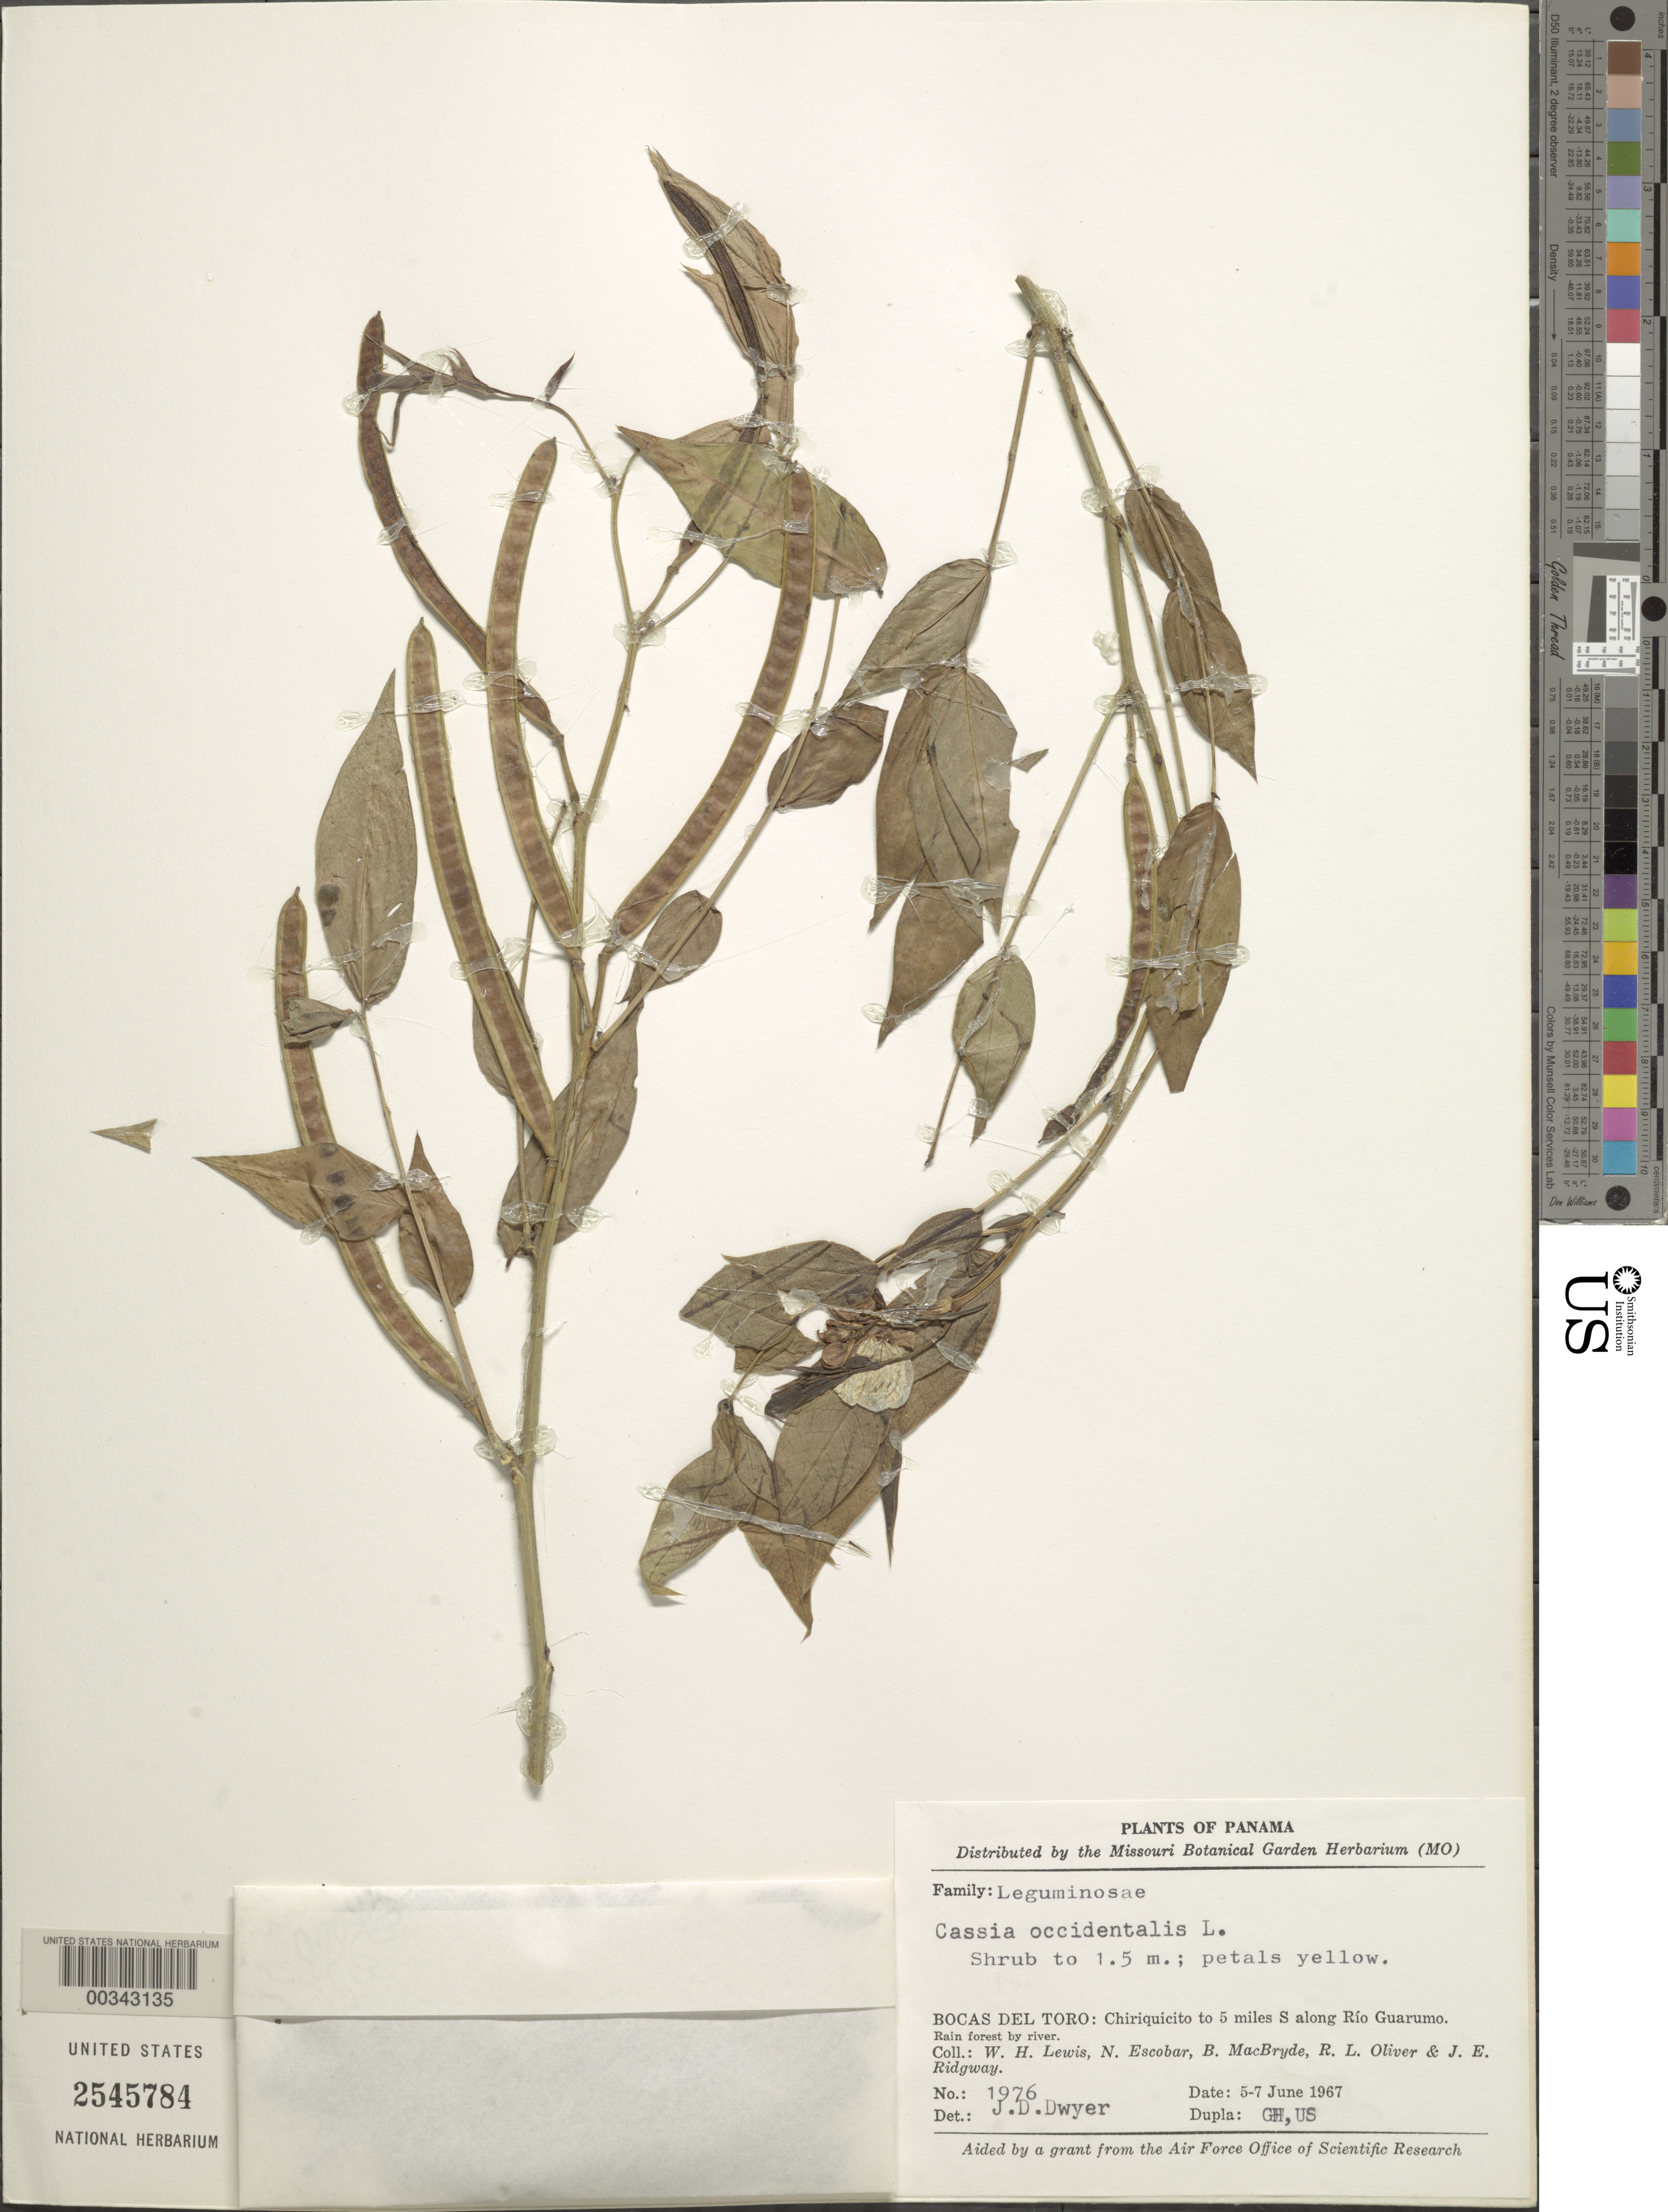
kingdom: Plantae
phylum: Tracheophyta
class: Magnoliopsida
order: Fabales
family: Fabaceae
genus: Senna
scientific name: Senna occidentalis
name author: (L.) Link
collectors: W. H. Lewis, N. Escobar, B. MacBryde, R. L. Oliver & J. Ridgway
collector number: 1976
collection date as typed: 05 Jun 1967 to 07 Jun 1967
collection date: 1967-06-05/1967-06-07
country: Panama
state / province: Chiriqui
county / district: Chiriquicito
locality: Chiriquicito to 5 mi S along Rio Guarumo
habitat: Rain forest by river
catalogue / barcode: US 2545784